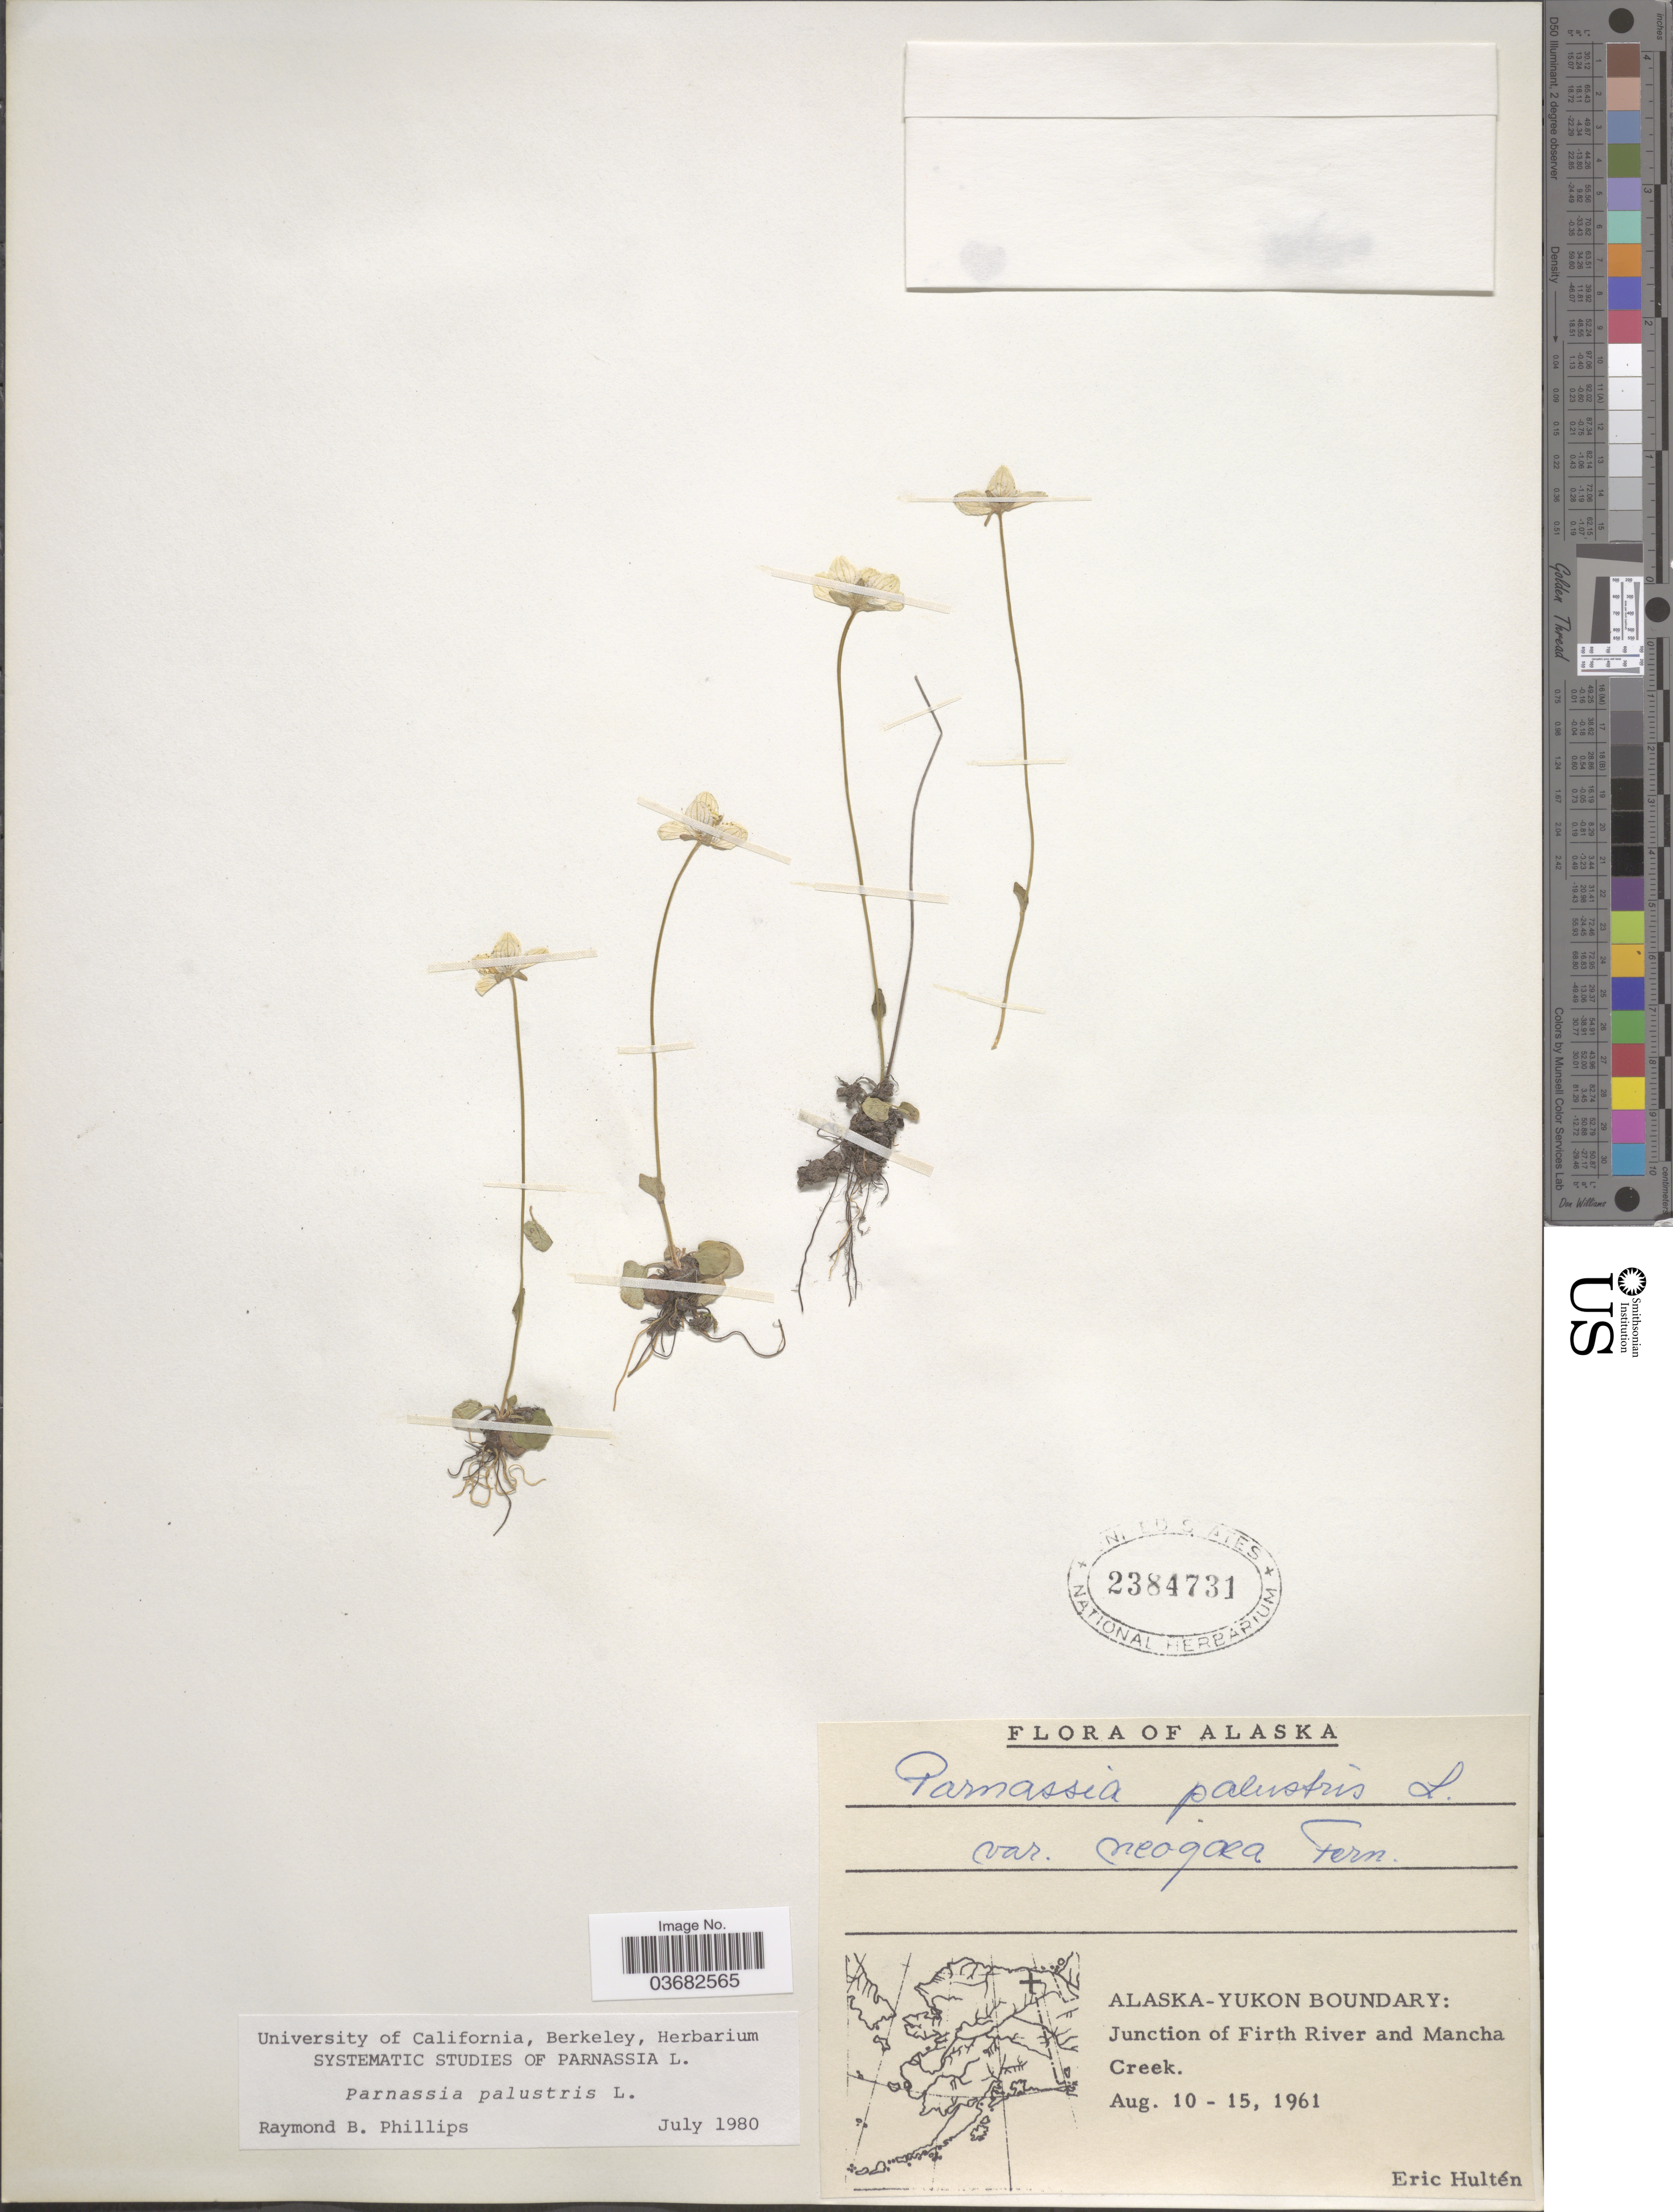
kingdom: Plantae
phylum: Tracheophyta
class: Magnoliopsida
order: Celastrales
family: Parnassiaceae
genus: Parnassia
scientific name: Parnassia palustris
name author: L.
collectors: E. G. Hultén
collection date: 1961-08-10/1961-08-15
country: United States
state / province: Alaska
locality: Alaska- Yukon Boundary: Junction of Firth River and Mancha Creek.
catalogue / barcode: US 2384731